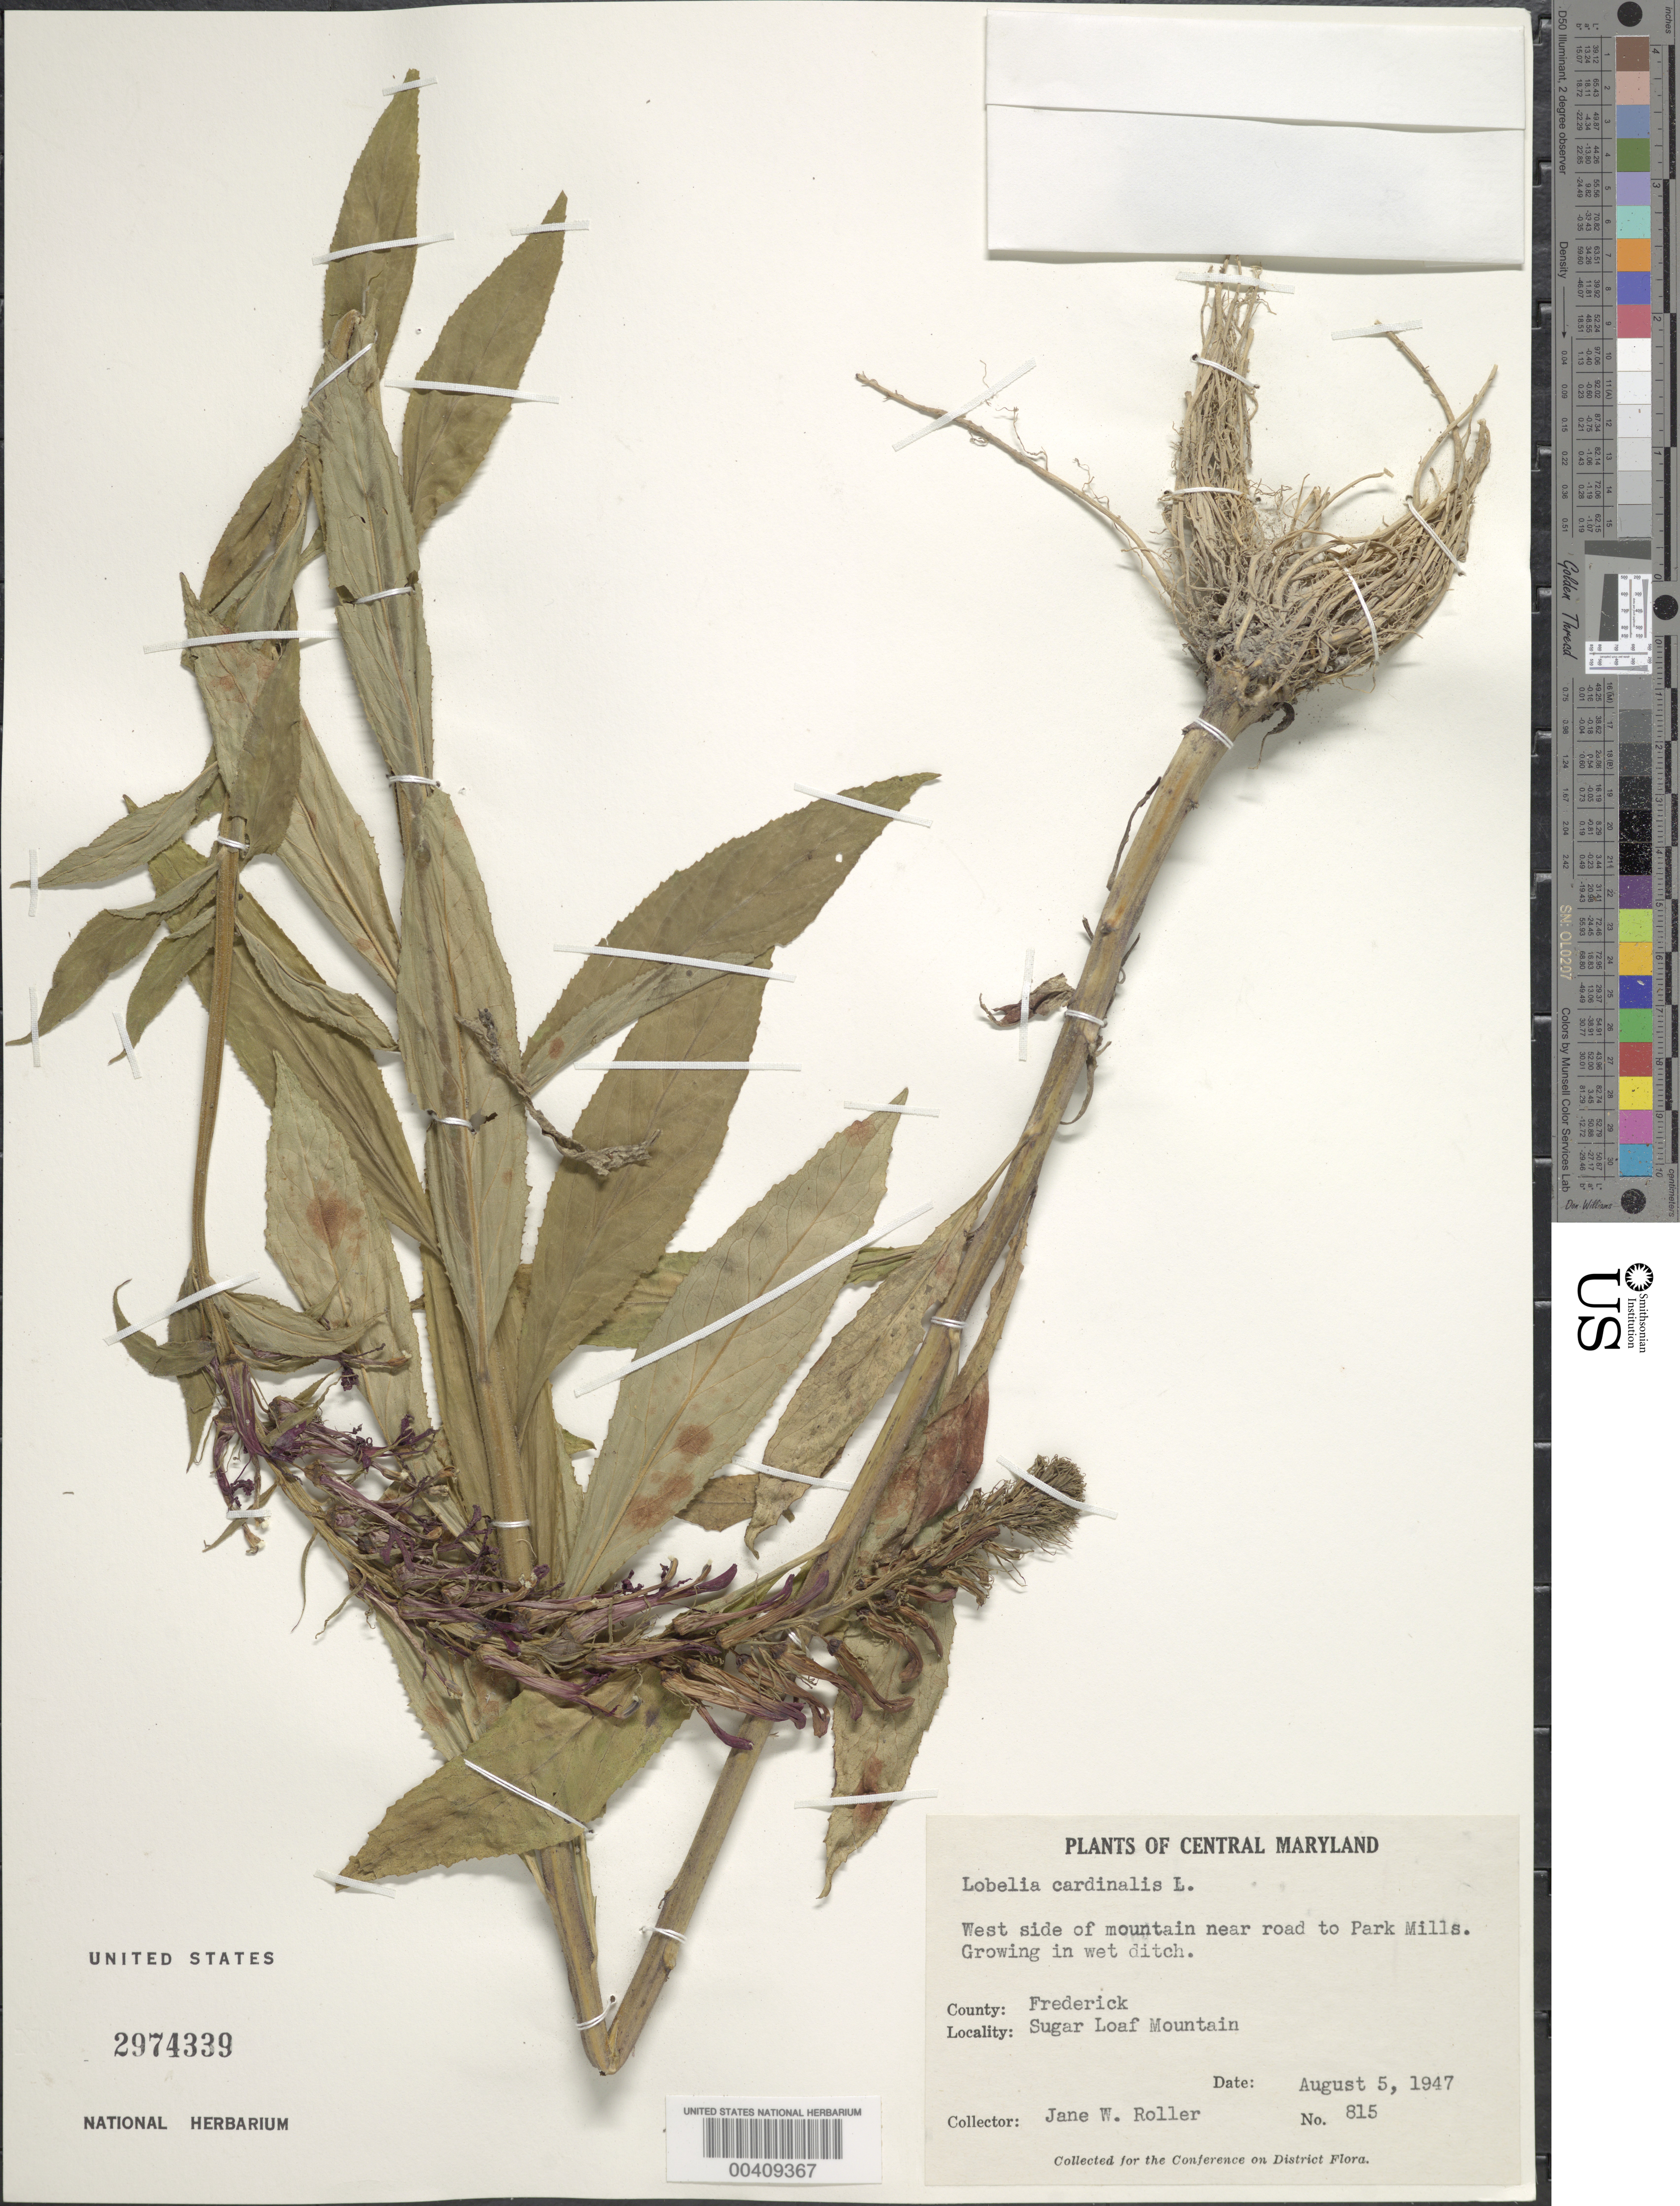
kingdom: Plantae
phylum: Tracheophyta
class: Magnoliopsida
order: Asterales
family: Campanulaceae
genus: Lobelia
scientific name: Lobelia cardinalis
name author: L.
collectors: J. W. Roller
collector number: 815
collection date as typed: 05 Aug 1947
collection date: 1947-08-05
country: United States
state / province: Maryland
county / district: Frederick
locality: Sugar Loaf Mt.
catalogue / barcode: US 2974339